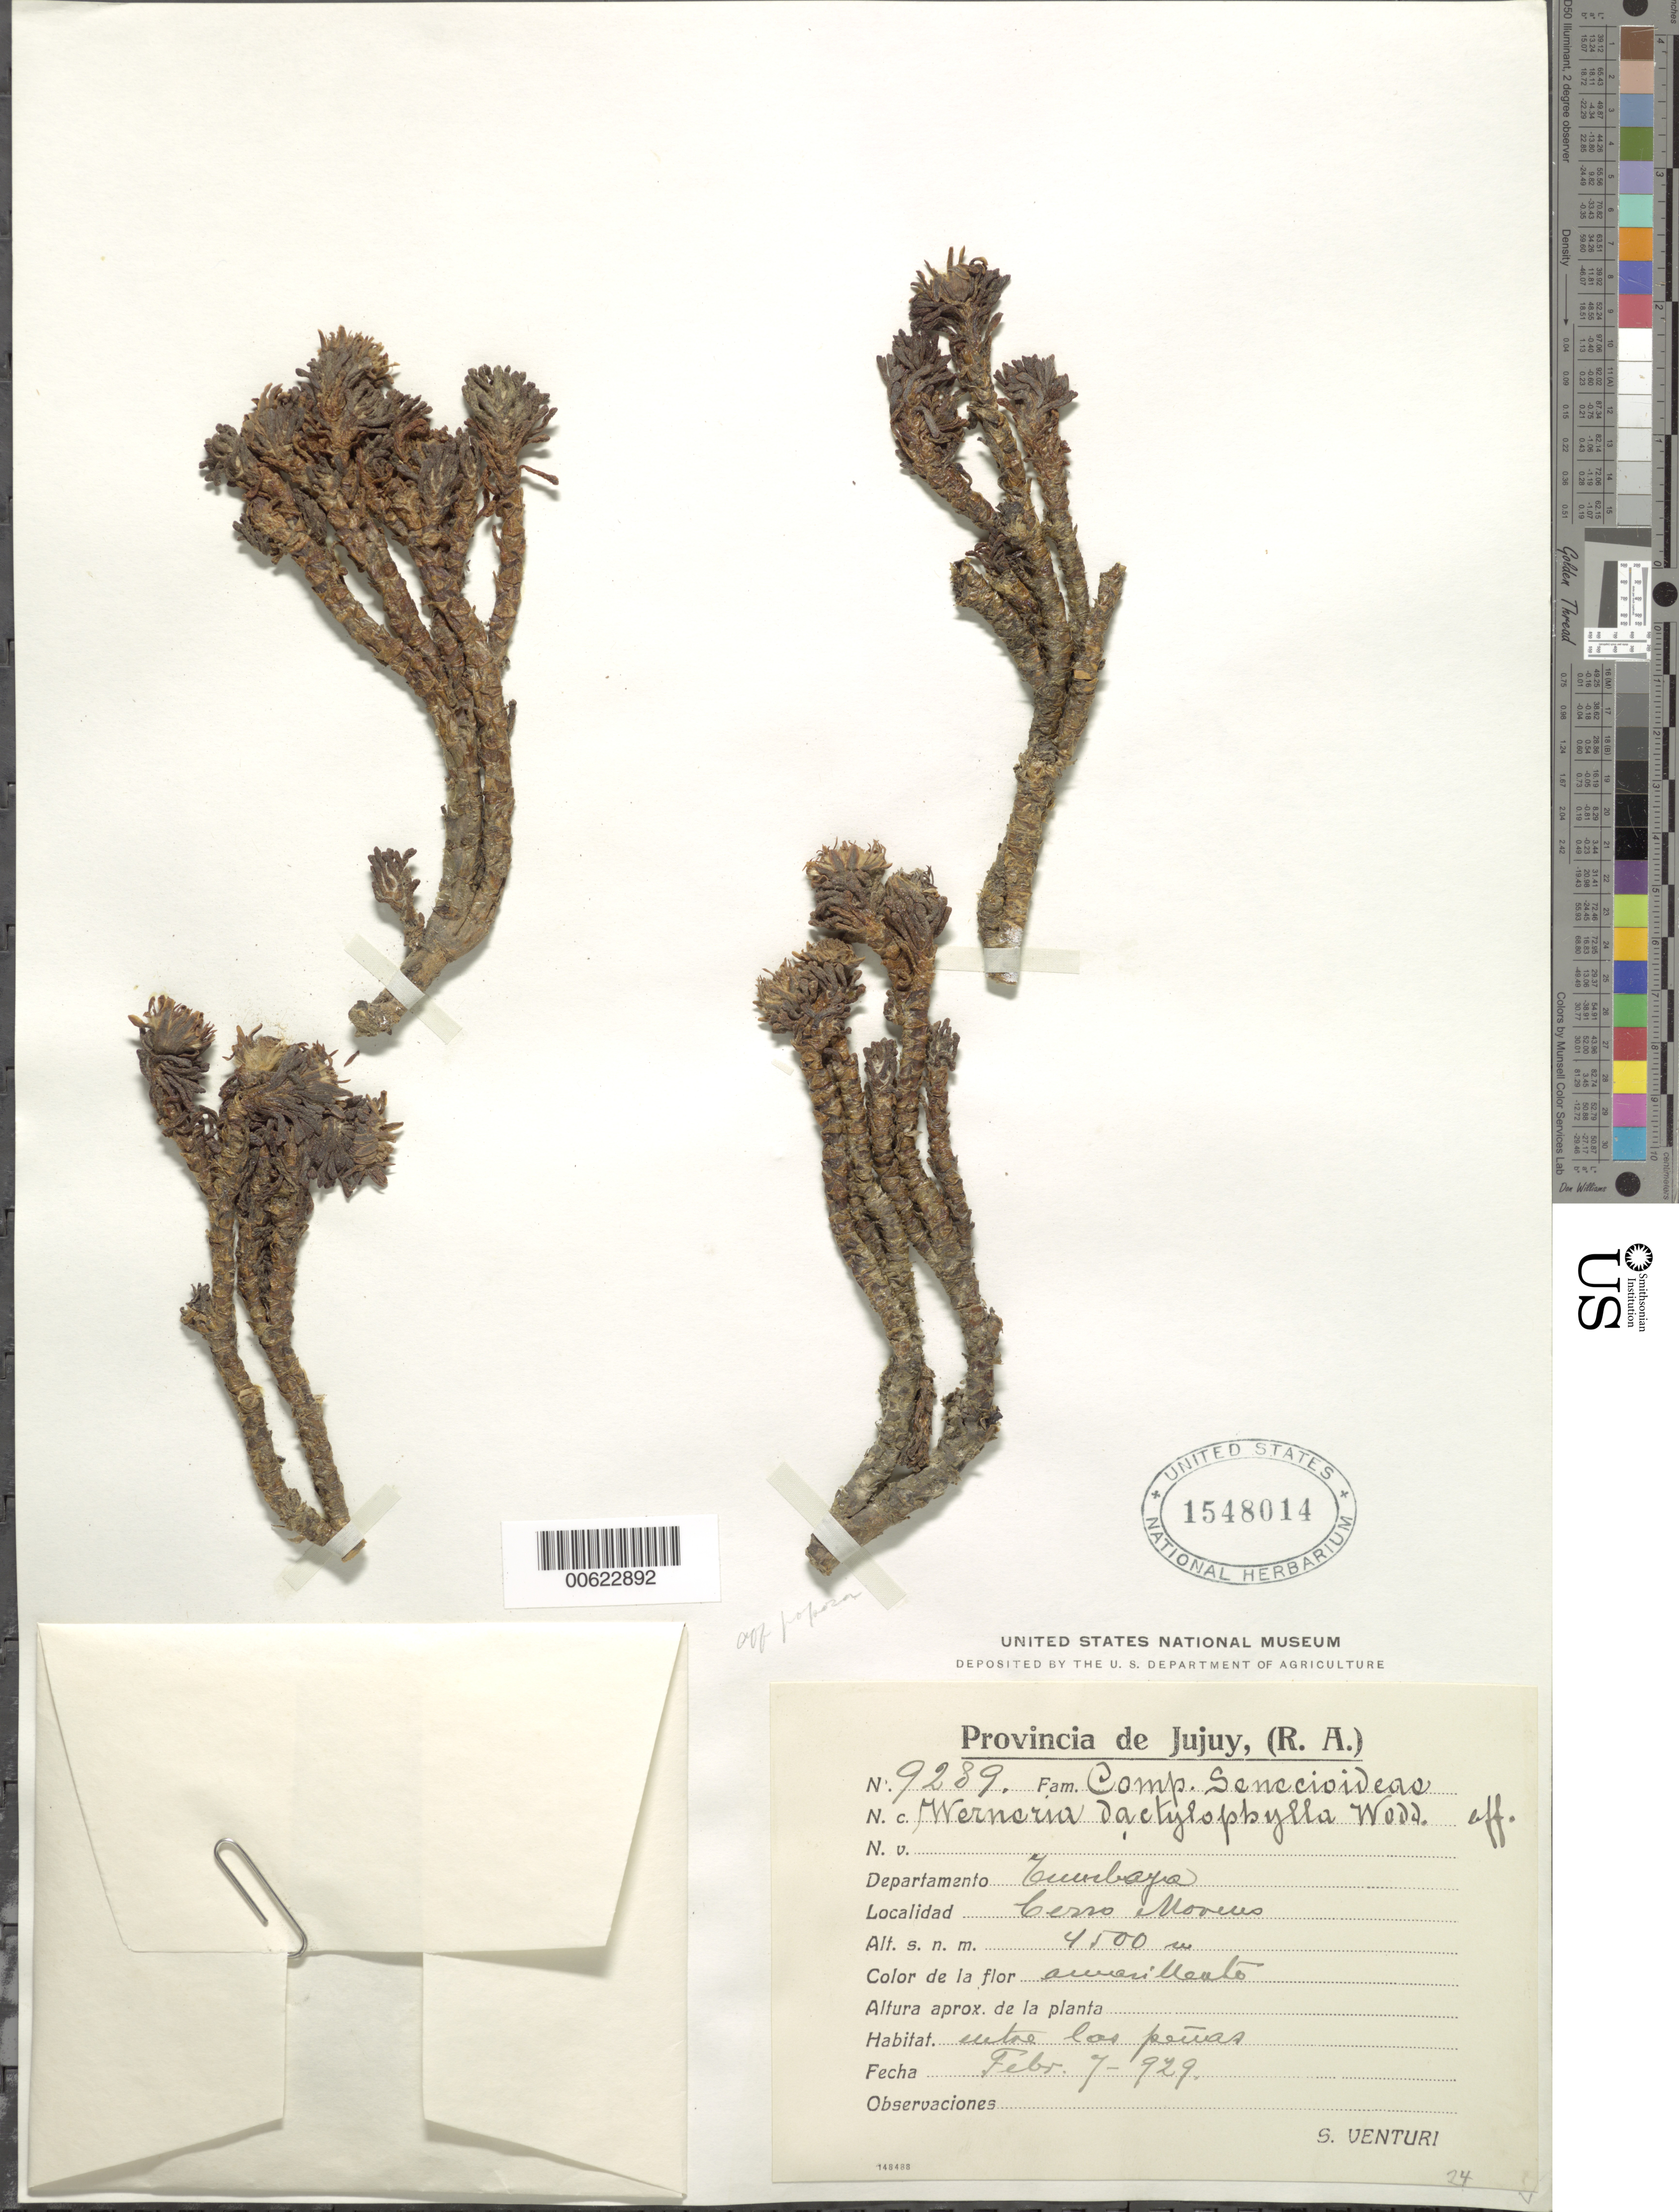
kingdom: Plantae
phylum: Tracheophyta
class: Magnoliopsida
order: Asterales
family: Asteraceae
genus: Xenophyllum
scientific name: Xenophyllum lorochaqui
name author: J. Calvo & V.A. Funk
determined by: Calvo, Joel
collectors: A. Rimbach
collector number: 9289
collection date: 1929-02-07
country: Argentina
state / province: Jujuy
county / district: Tumbaya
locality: Tumbaya, Cerro Lloveras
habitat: Entre las peñas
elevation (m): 4500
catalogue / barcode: US 1548014